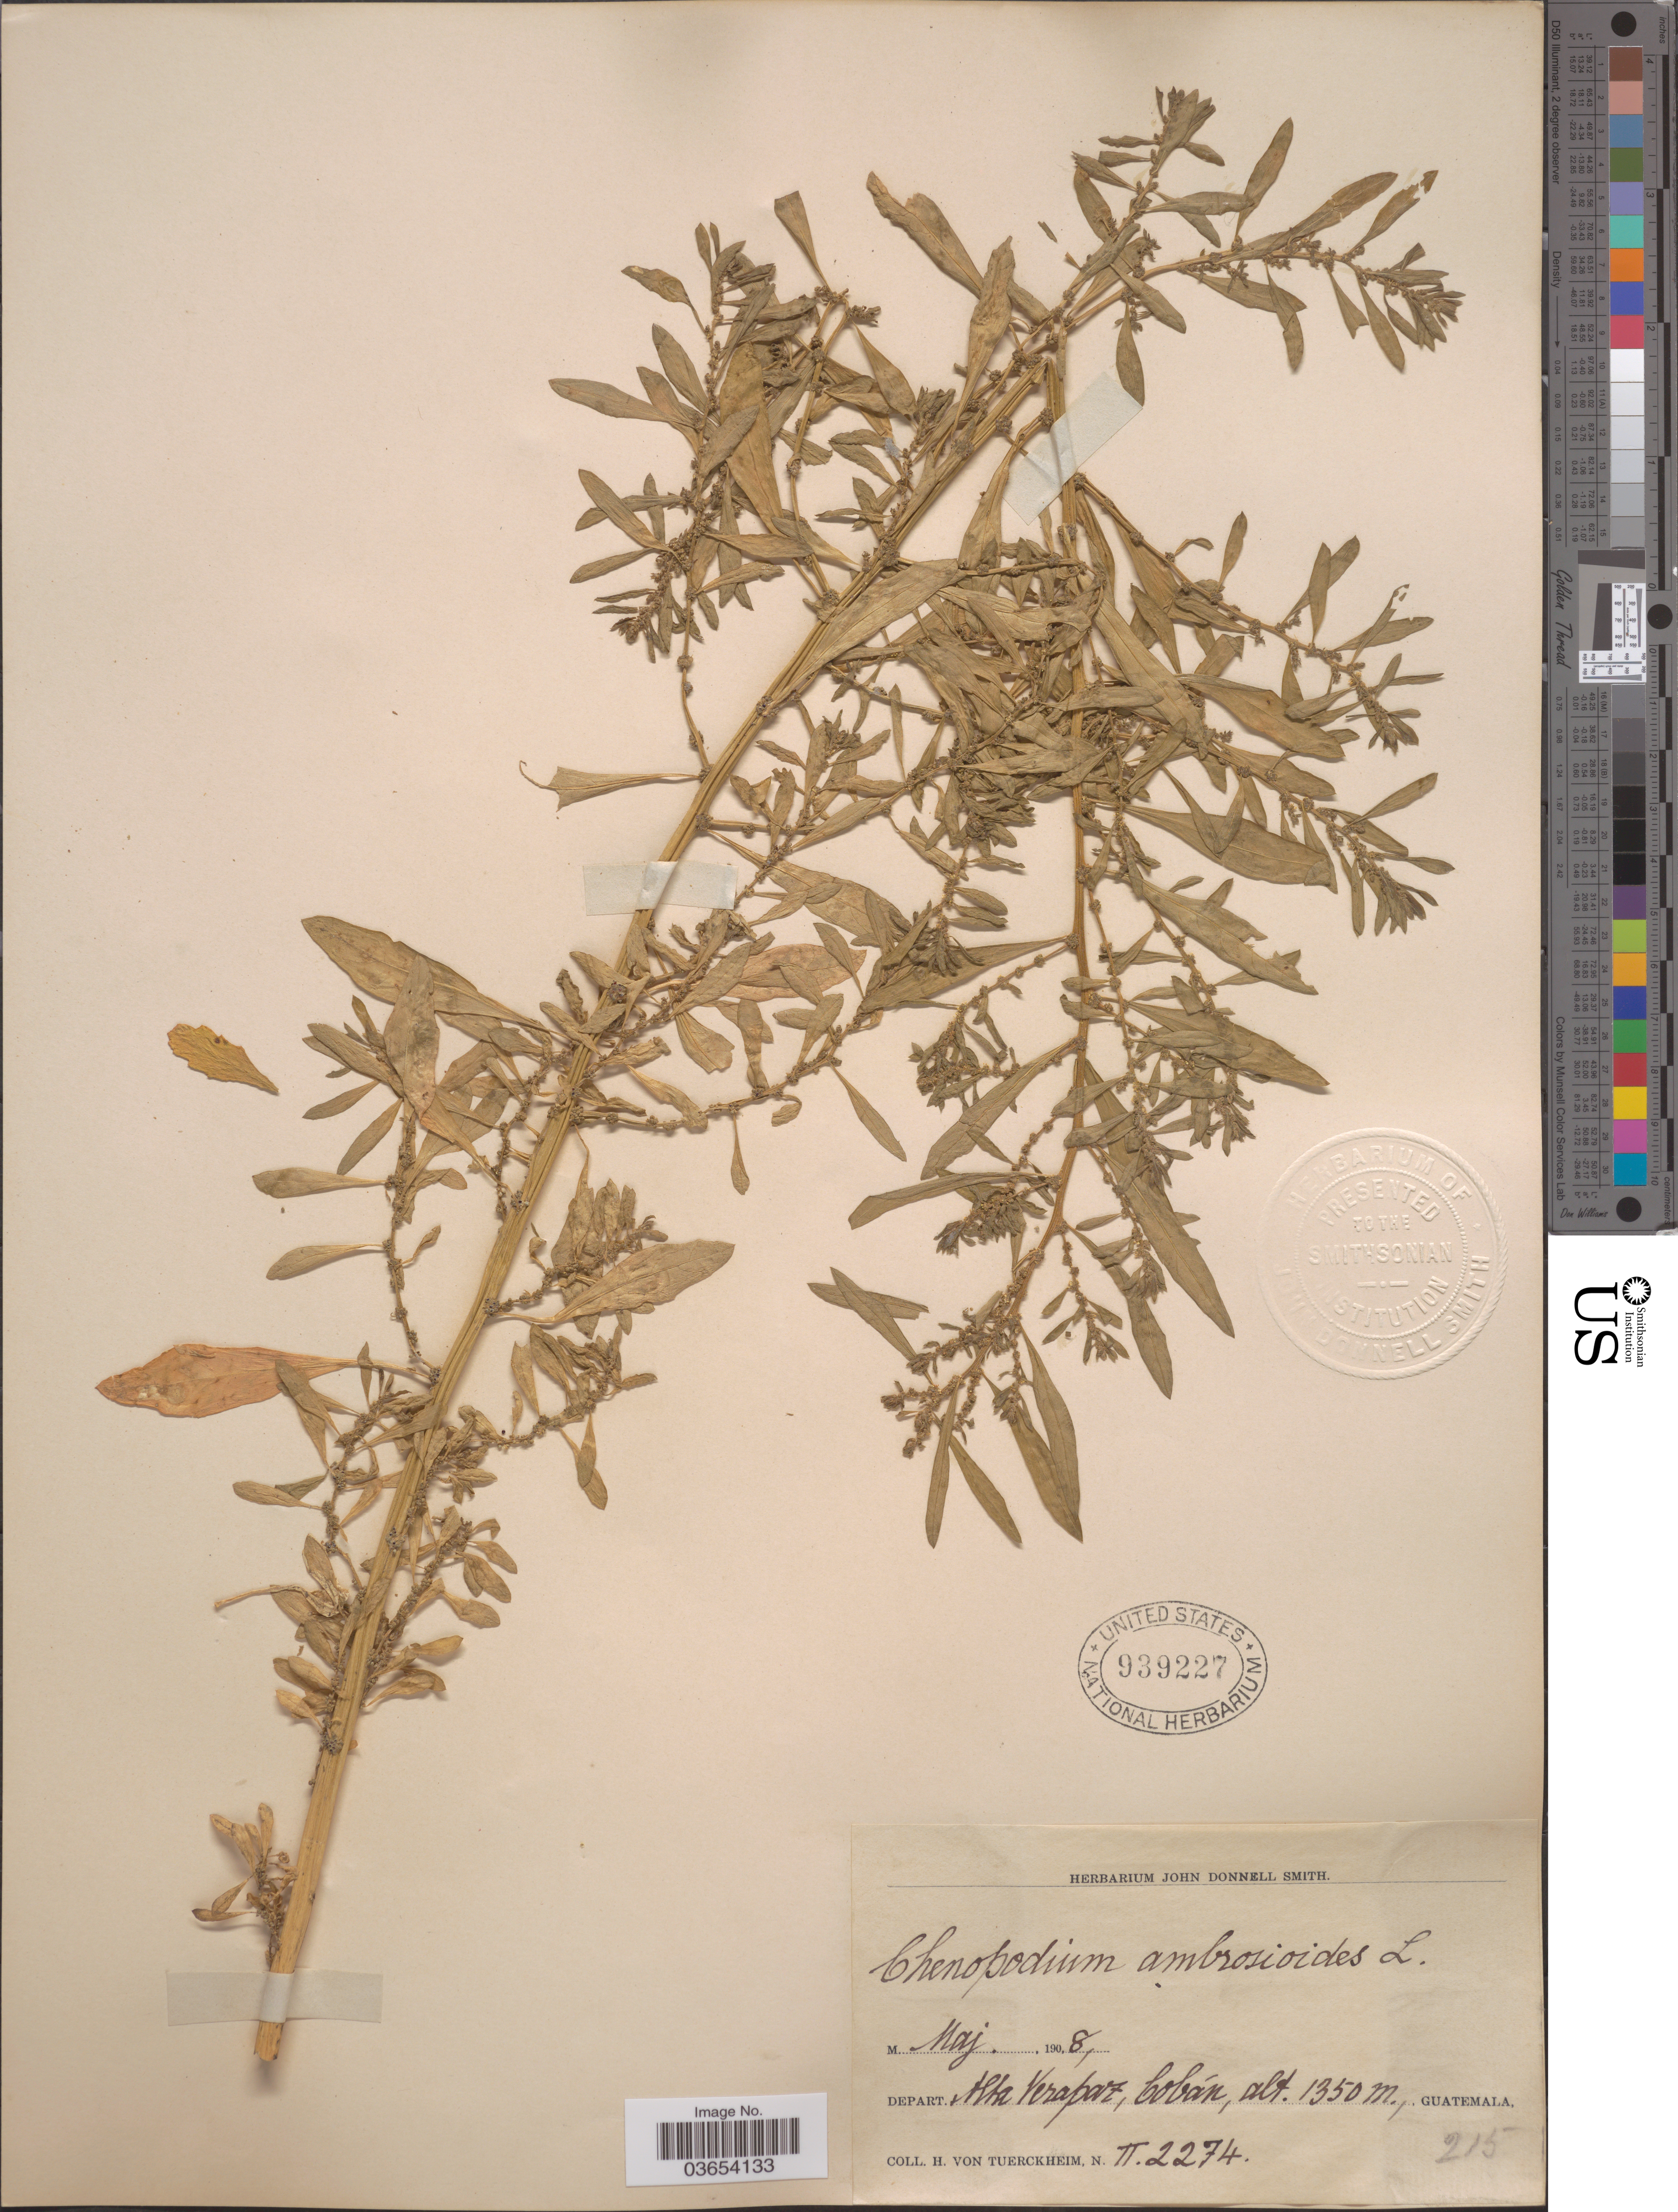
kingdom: Plantae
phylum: Tracheophyta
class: Magnoliopsida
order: Caryophyllales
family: Amaranthaceae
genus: Chenopodium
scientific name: Chenopodium ambrosioides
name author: L.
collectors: H. von Türckheim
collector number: II2274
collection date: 1908-05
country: Guatemala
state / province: Alta Verapaz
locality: Depart. Alta Verapaz, Cobán.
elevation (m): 1350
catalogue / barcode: US 939227